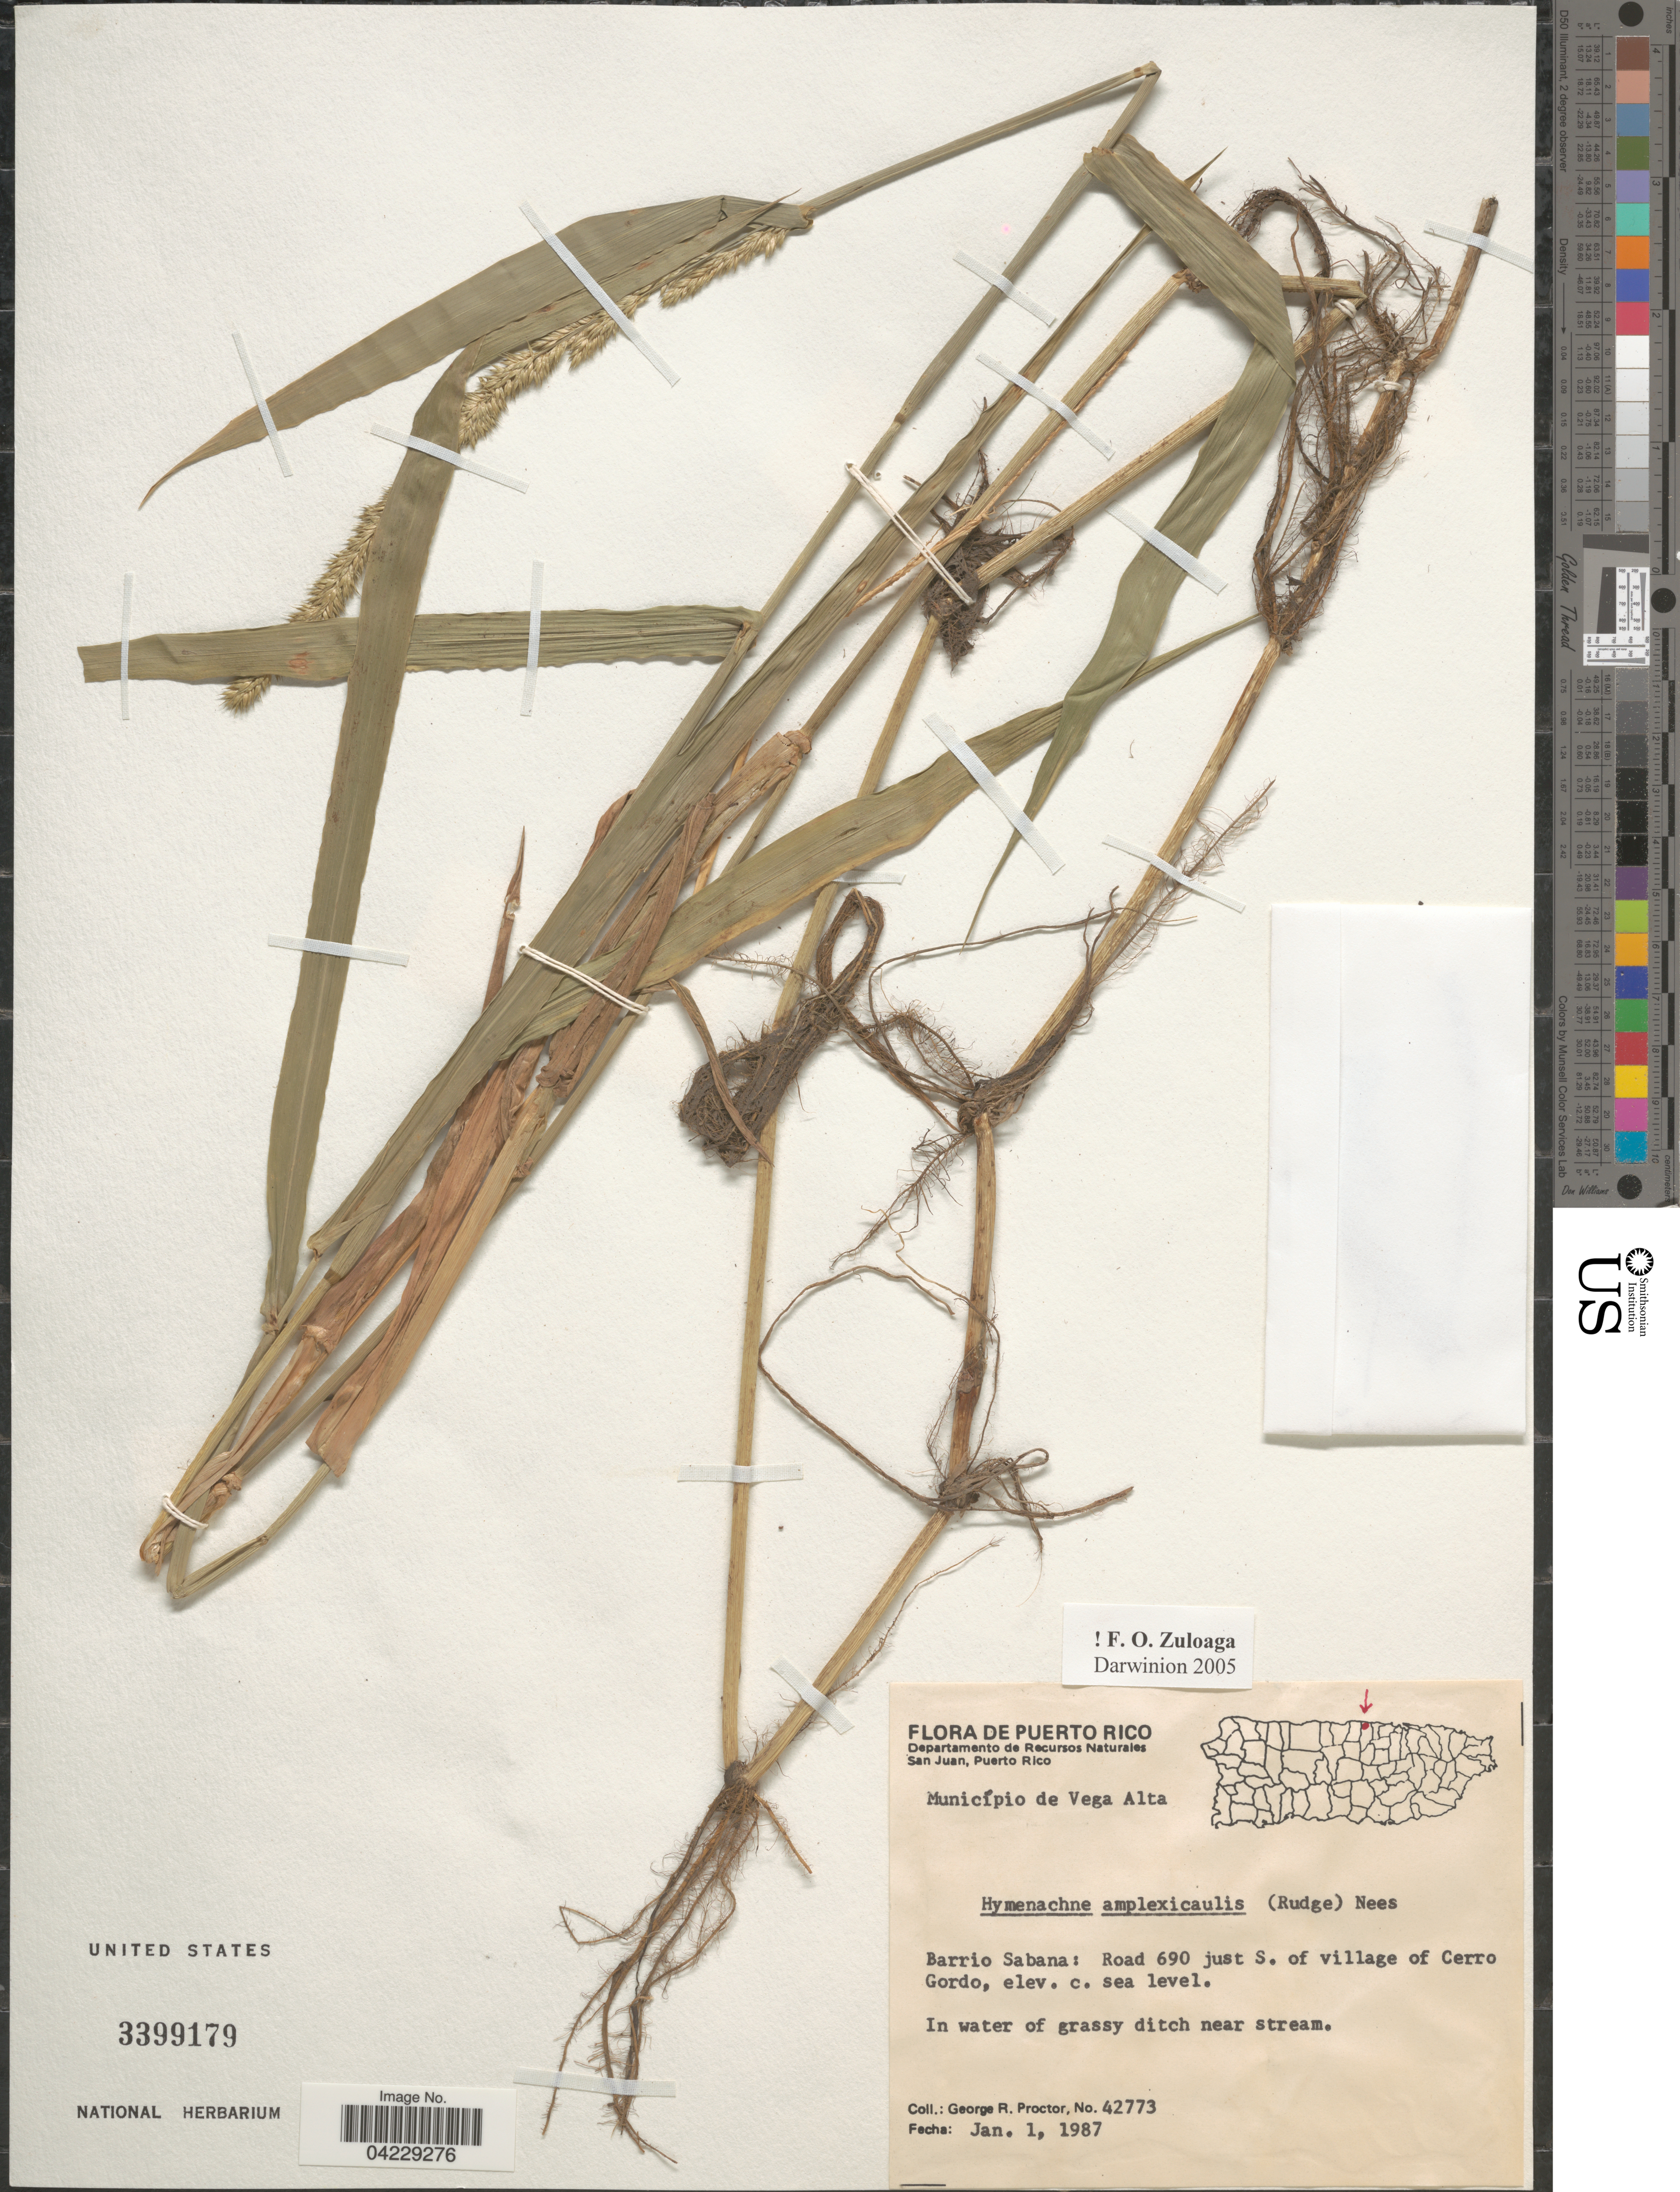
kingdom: Plantae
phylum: Tracheophyta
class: Liliopsida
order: Poales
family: Poaceae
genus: Hymenachne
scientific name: Hymenachne amplexicaulis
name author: (Rudge) Nees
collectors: G. R. Proctor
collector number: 42773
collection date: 1987-01-01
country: Puerto Rico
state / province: Vega Alta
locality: Município de Vega Alta. Barrio Sabana: Road 690 just S. of village of Cerro Gordo.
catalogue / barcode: US 3399179